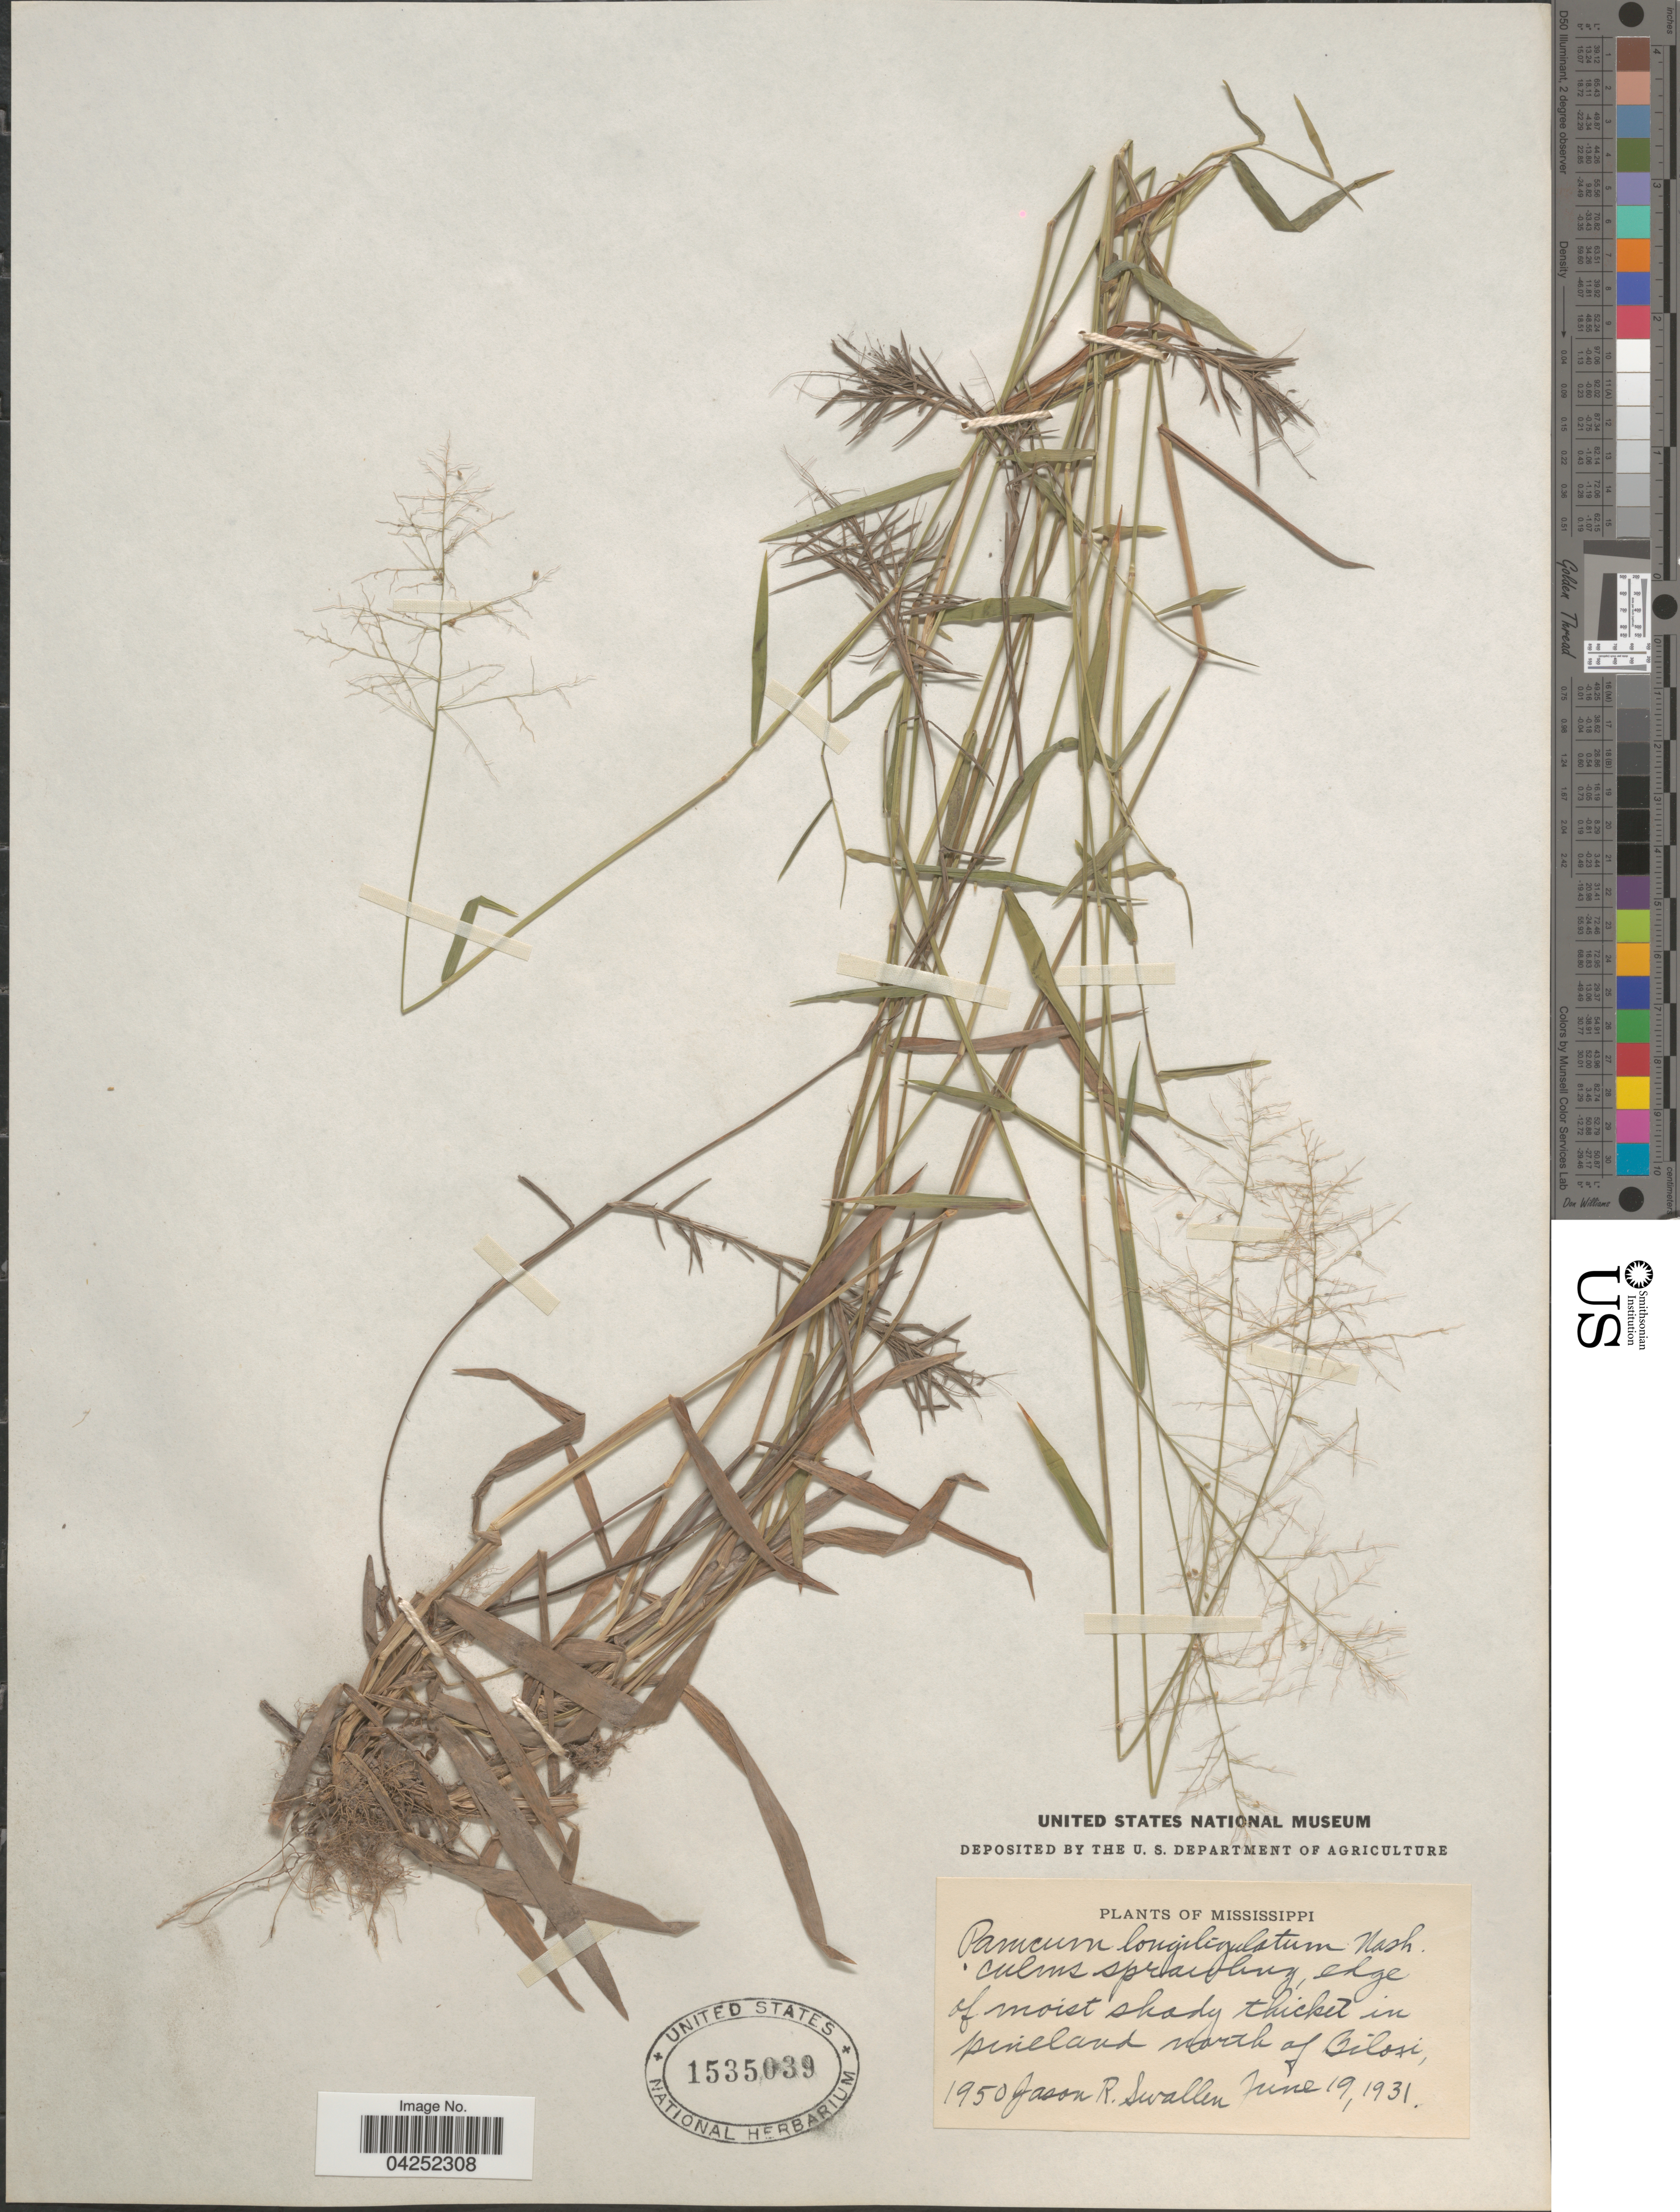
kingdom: Plantae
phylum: Tracheophyta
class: Liliopsida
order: Poales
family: Poaceae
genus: Dichanthelium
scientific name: Dichanthelium acuminatum var. longiligulatum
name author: (Nash) Gould & C.A. Clark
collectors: J. R. Swallen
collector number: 1950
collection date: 1931-06-19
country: United States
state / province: Mississippi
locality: Edge of moist shady thicket in pineland north of Biloxi.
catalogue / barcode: US 1535039